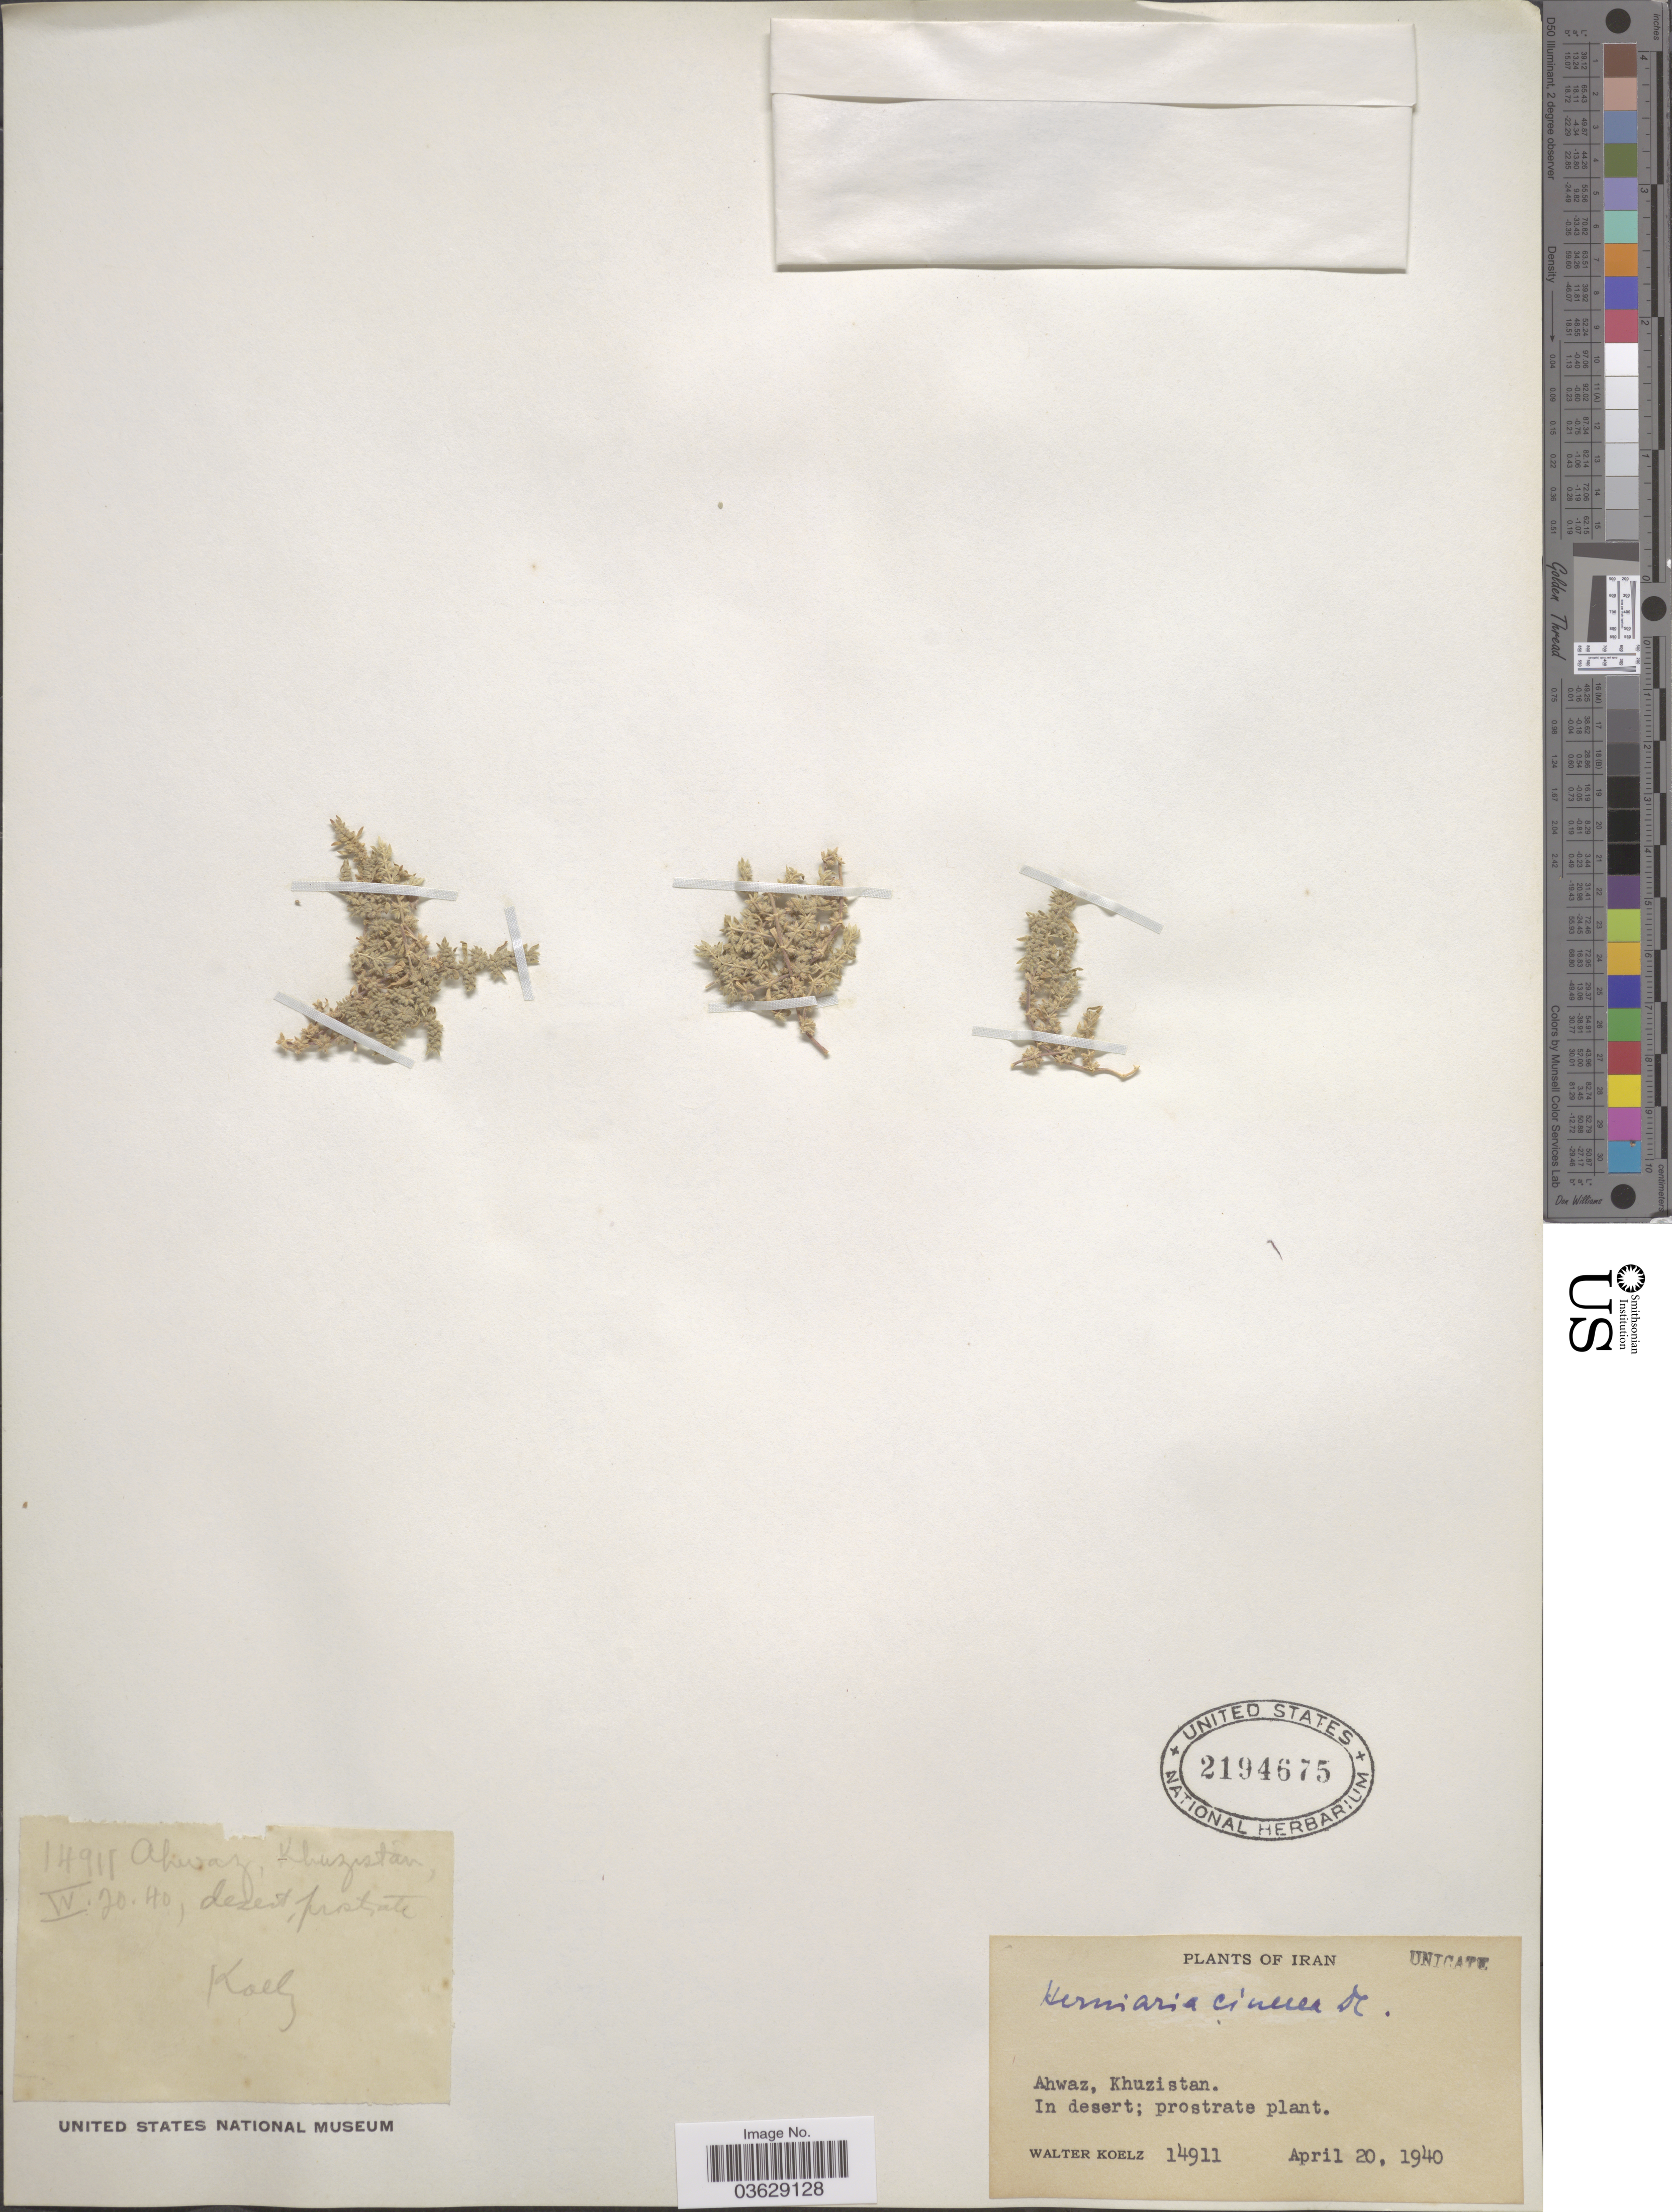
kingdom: Plantae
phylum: Tracheophyta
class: Magnoliopsida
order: Caryophyllales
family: Caryophyllaceae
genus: Herniaria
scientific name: Herniaria cinerea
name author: DC.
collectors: W. N. Koelz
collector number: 14911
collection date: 1940-04-20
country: Iran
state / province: Khuzestan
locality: Ahwaz, Khuzistan.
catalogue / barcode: US 2194675